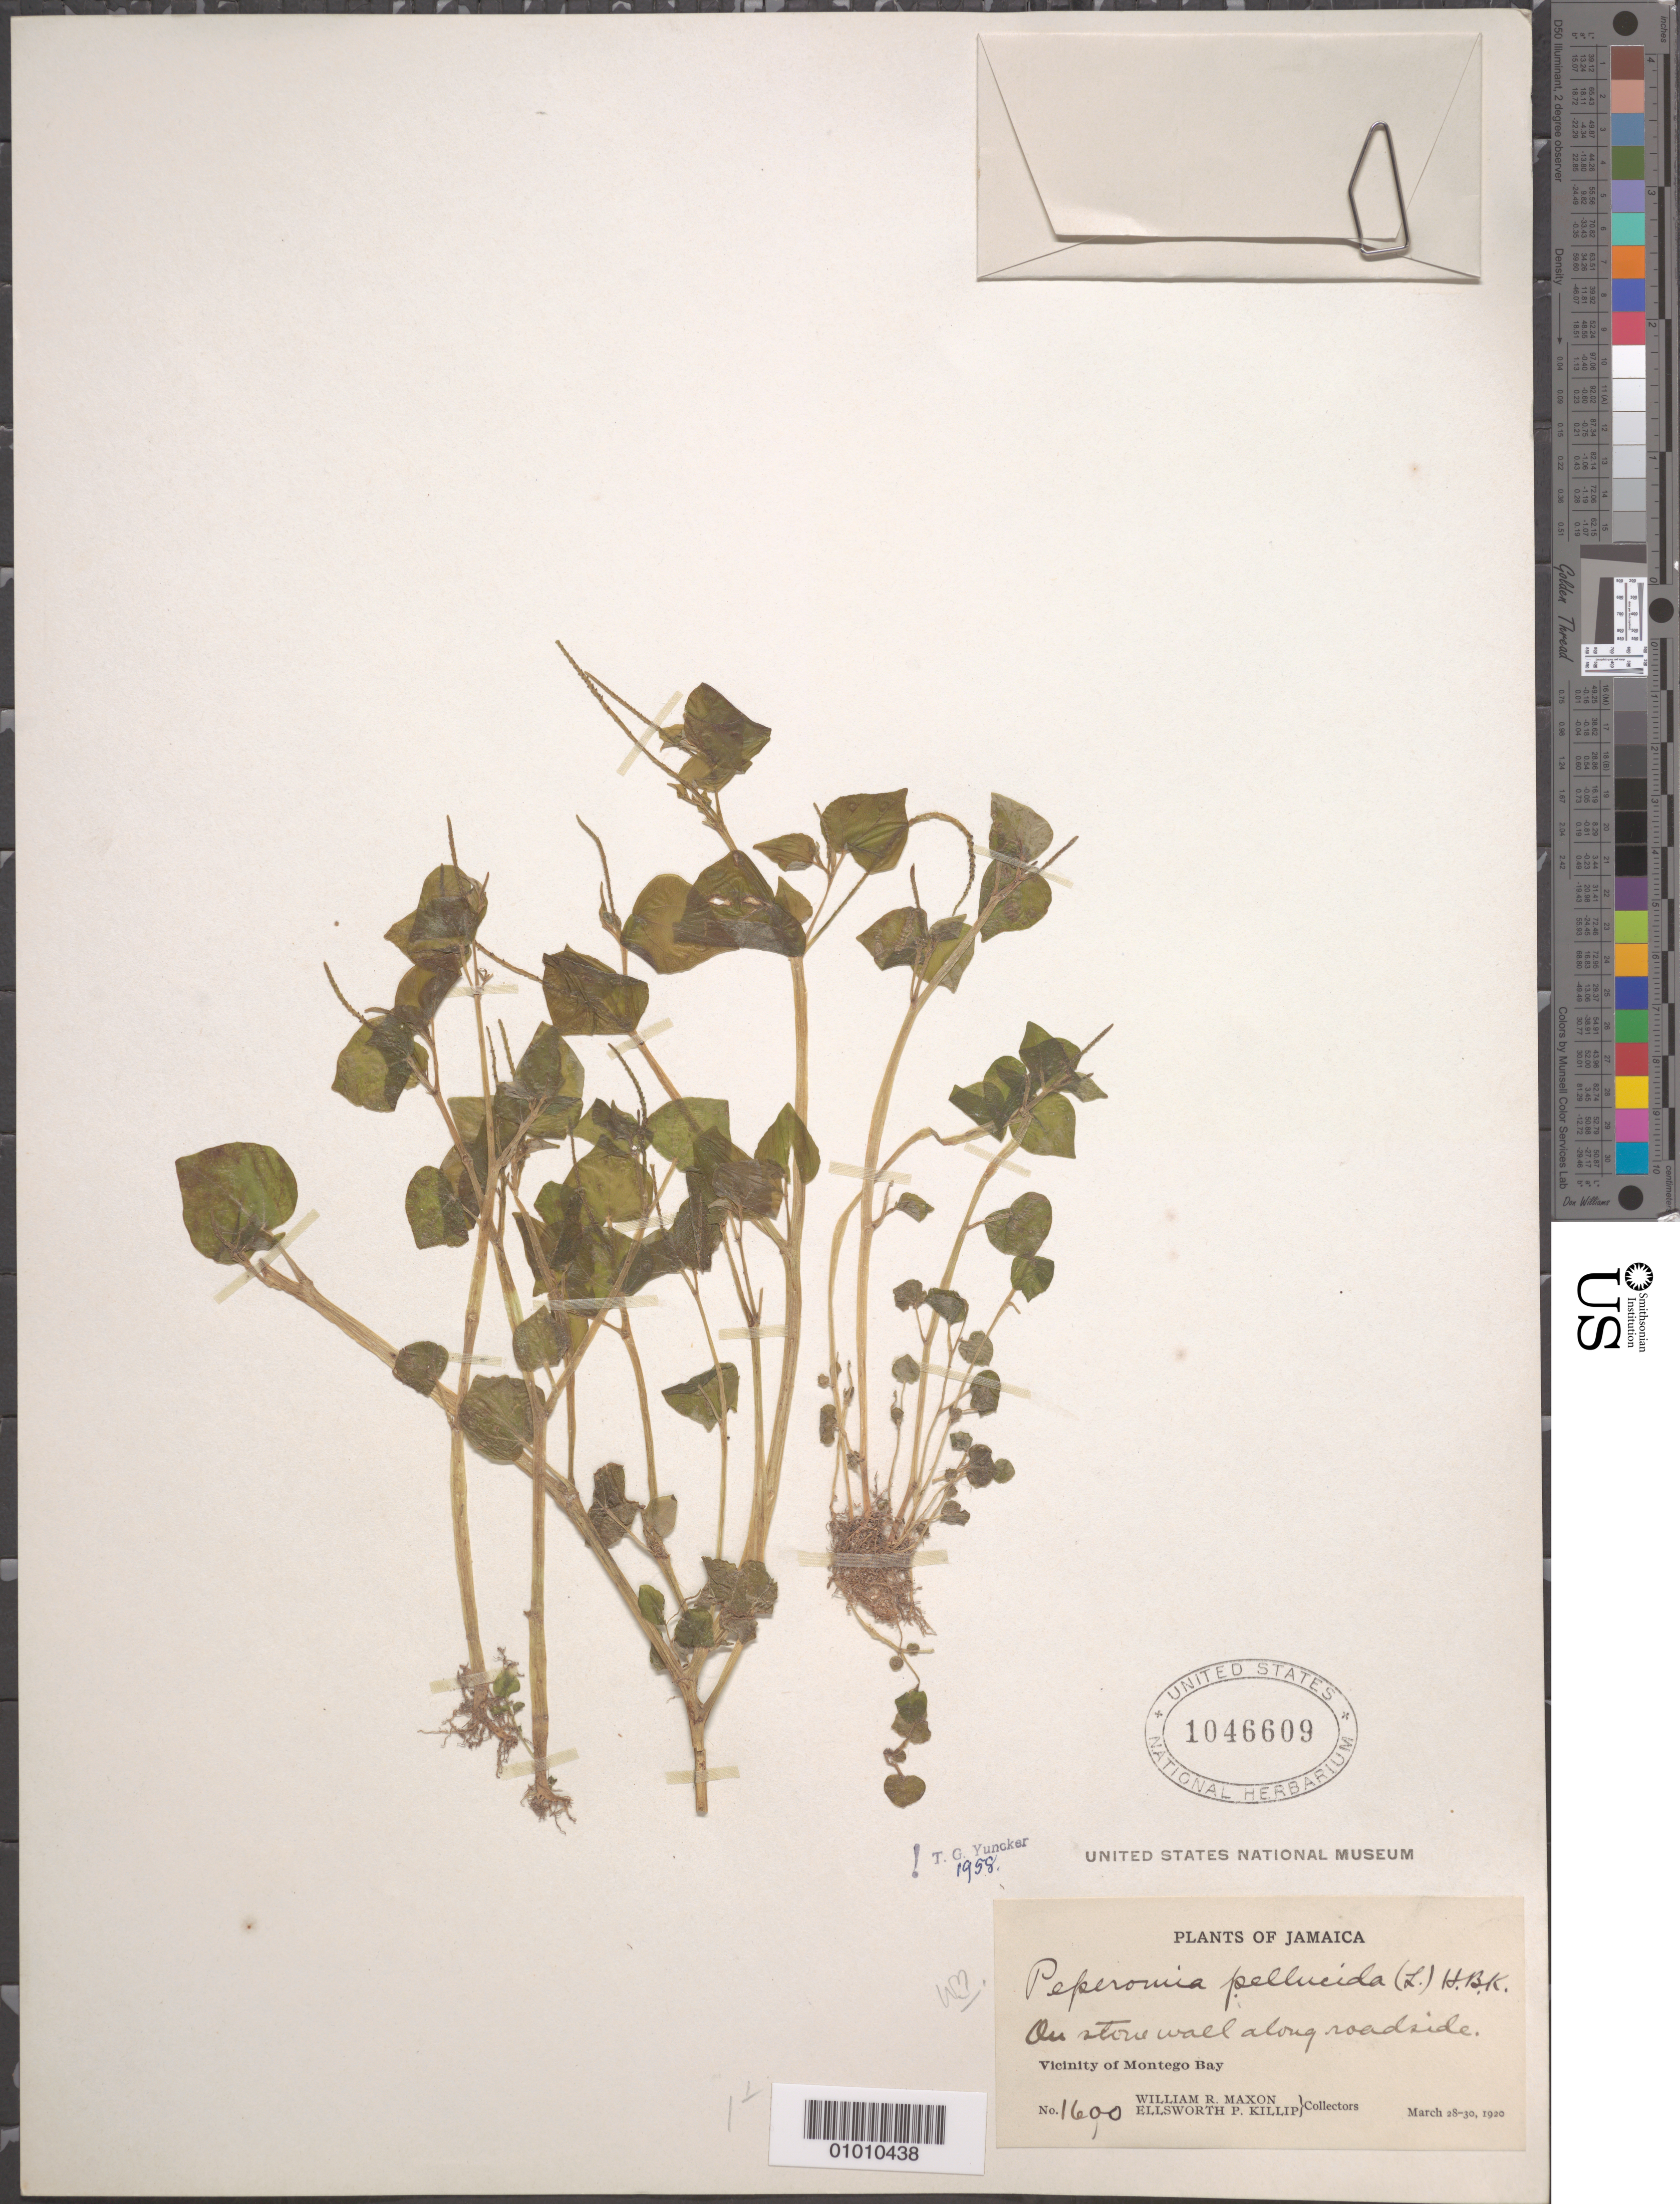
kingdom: Plantae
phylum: Tracheophyta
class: Magnoliopsida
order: Piperales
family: Piperaceae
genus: Peperomia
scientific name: Peperomia pellucida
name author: (L.) Kunth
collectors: W. R. Maxon & E. P. Killip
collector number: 1600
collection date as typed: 28 Mar 1920 to 30 Mar 1920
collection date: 1920-03-28/1920-03-30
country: Jamaica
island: Jamaica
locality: Vinicty of Montego Bay. On stone wall along roadside.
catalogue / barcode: US 1046609